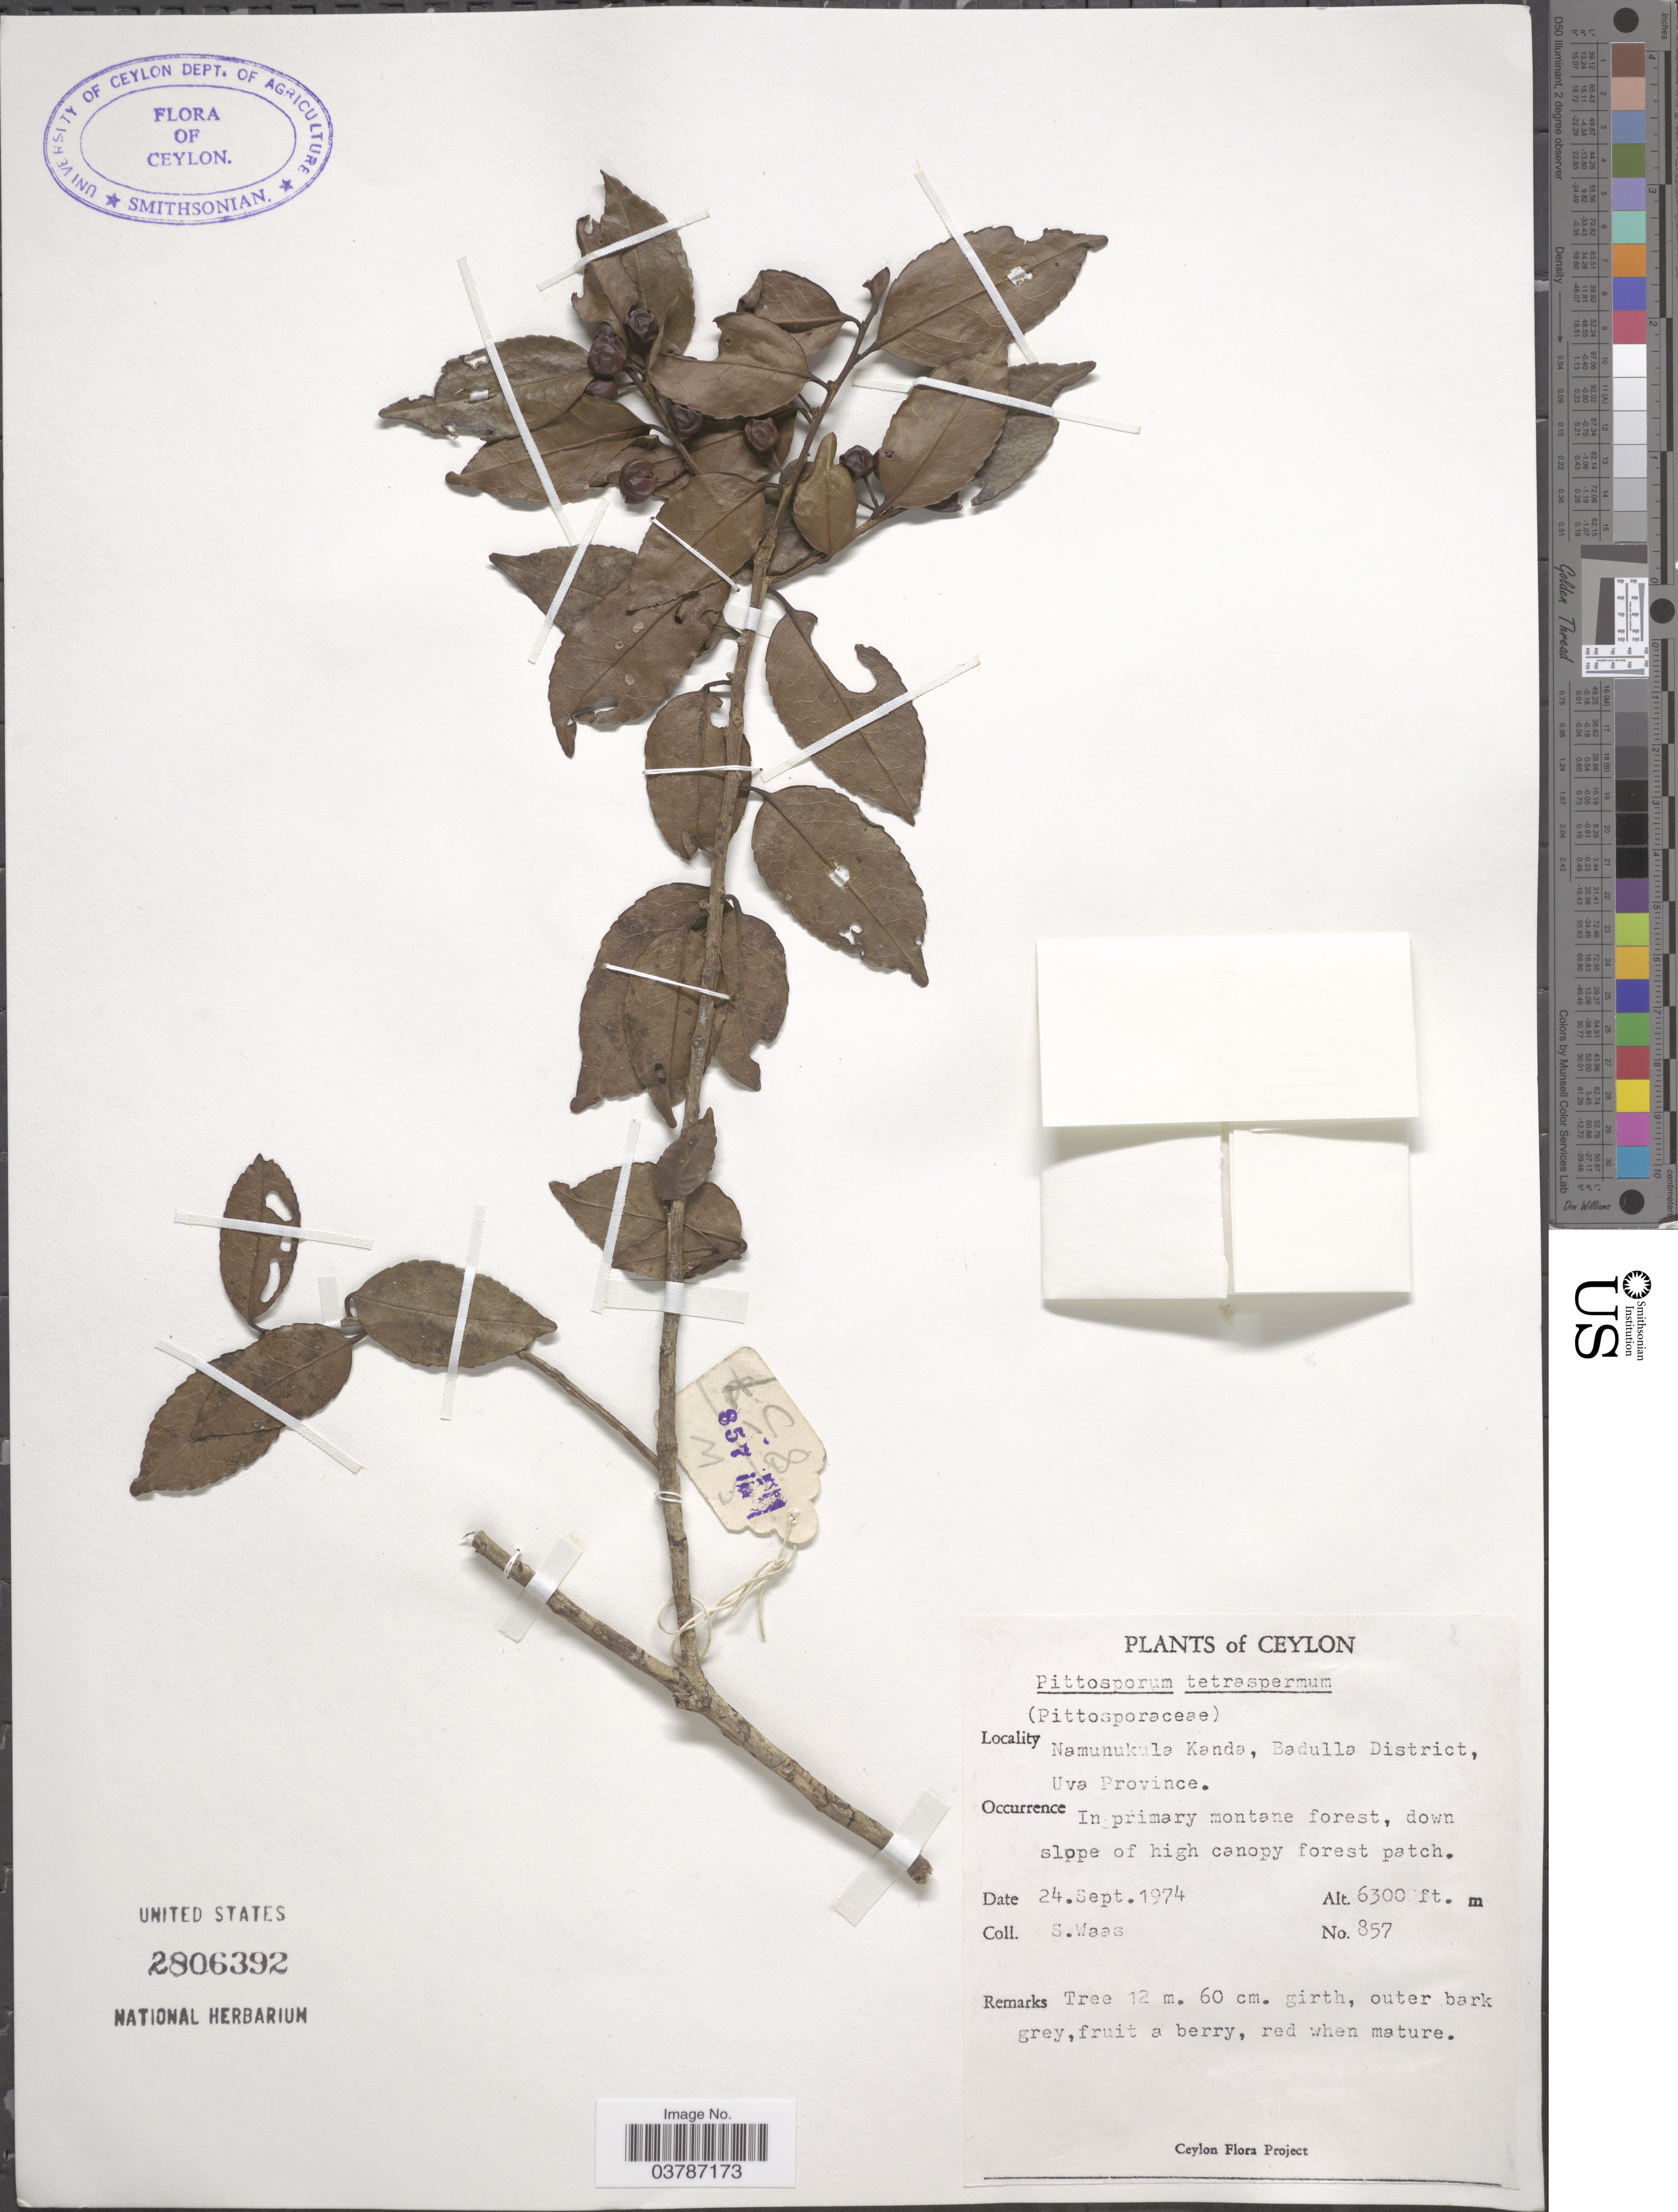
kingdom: Plantae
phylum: Tracheophyta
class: Magnoliopsida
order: Apiales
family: Pittosporaceae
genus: Pittosporum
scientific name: Pittosporum tetraspermum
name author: Wight & Arn.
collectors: S. Waas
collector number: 857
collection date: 1974-09-24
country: Sri Lanka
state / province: Uva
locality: Ceylon. Namunukula Kanda, Badulla District.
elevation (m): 1920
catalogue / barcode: US 2806392